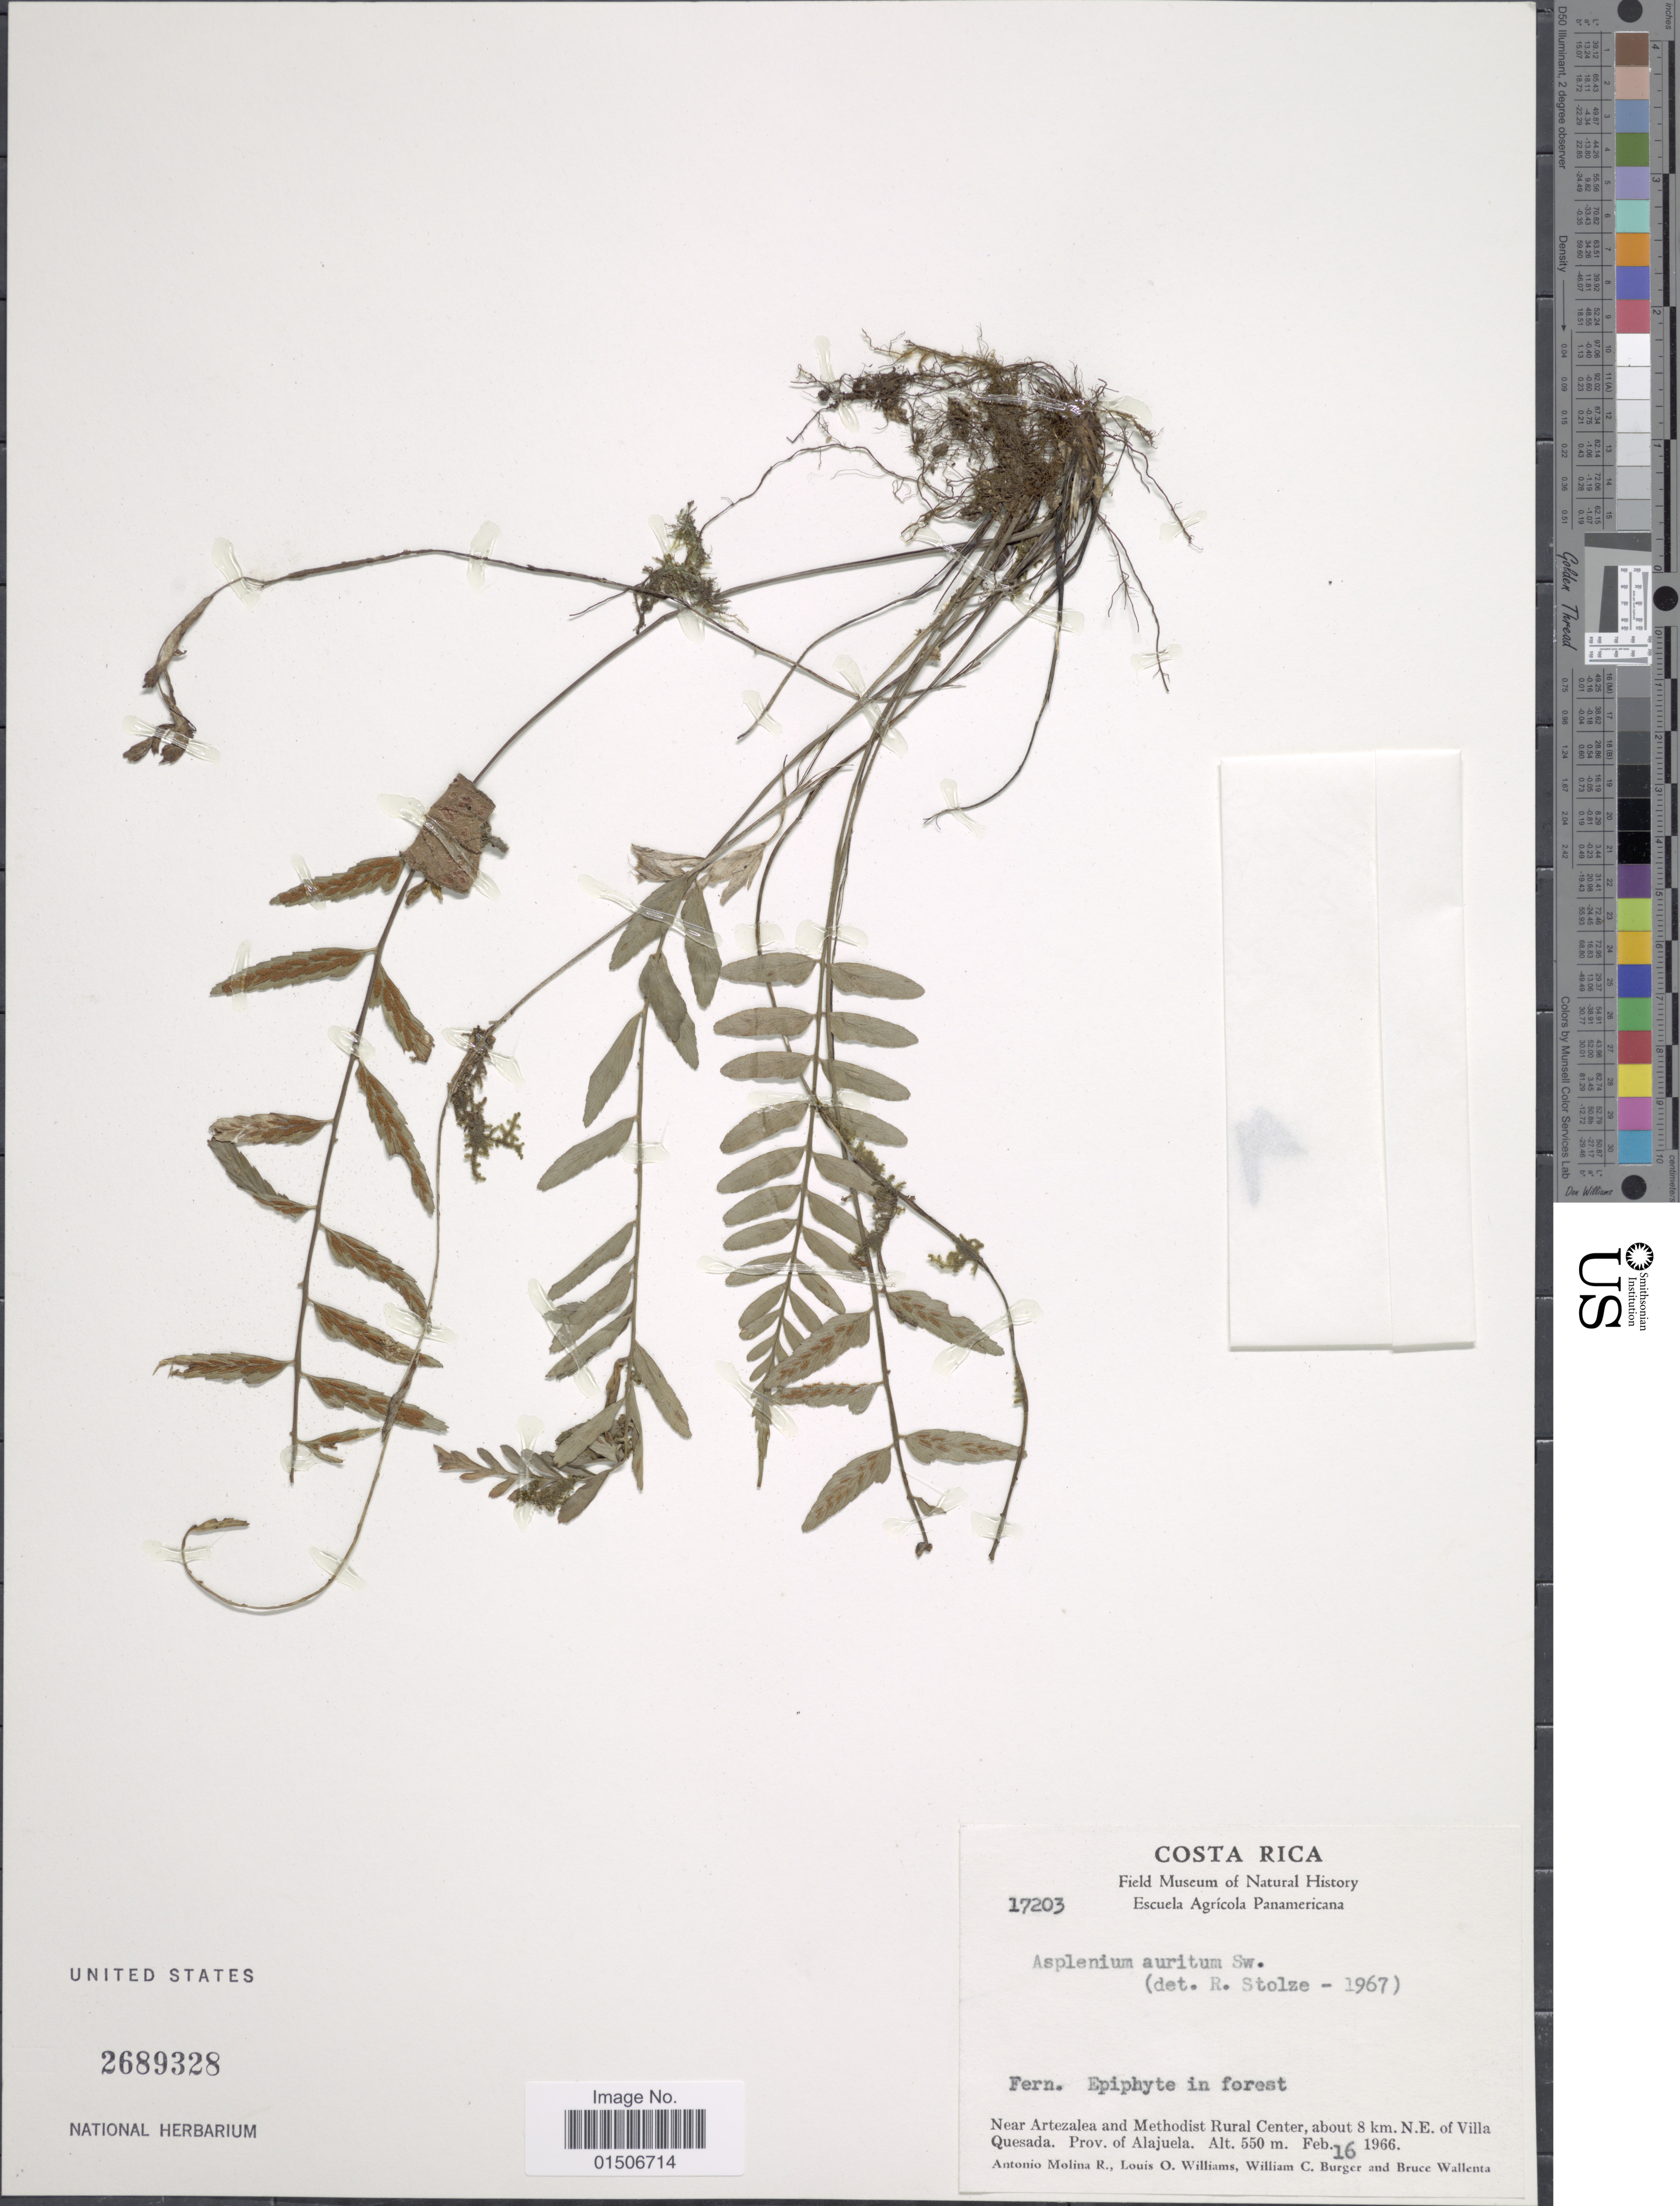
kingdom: Plantae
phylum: Tracheophyta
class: Polypodiopsida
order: Polypodiales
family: Aspleniaceae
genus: Asplenium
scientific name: Asplenium levyi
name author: E. Fourn.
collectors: A. Molina R., L. O. Williams, W. Burger & B. Wallenta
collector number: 17203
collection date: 1966-02-16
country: Costa Rica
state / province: Alajuela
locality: Near Artezalea and Methodist Rural Center, about 8 km. N.E. of Villa Quesada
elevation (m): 550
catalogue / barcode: US 2689328